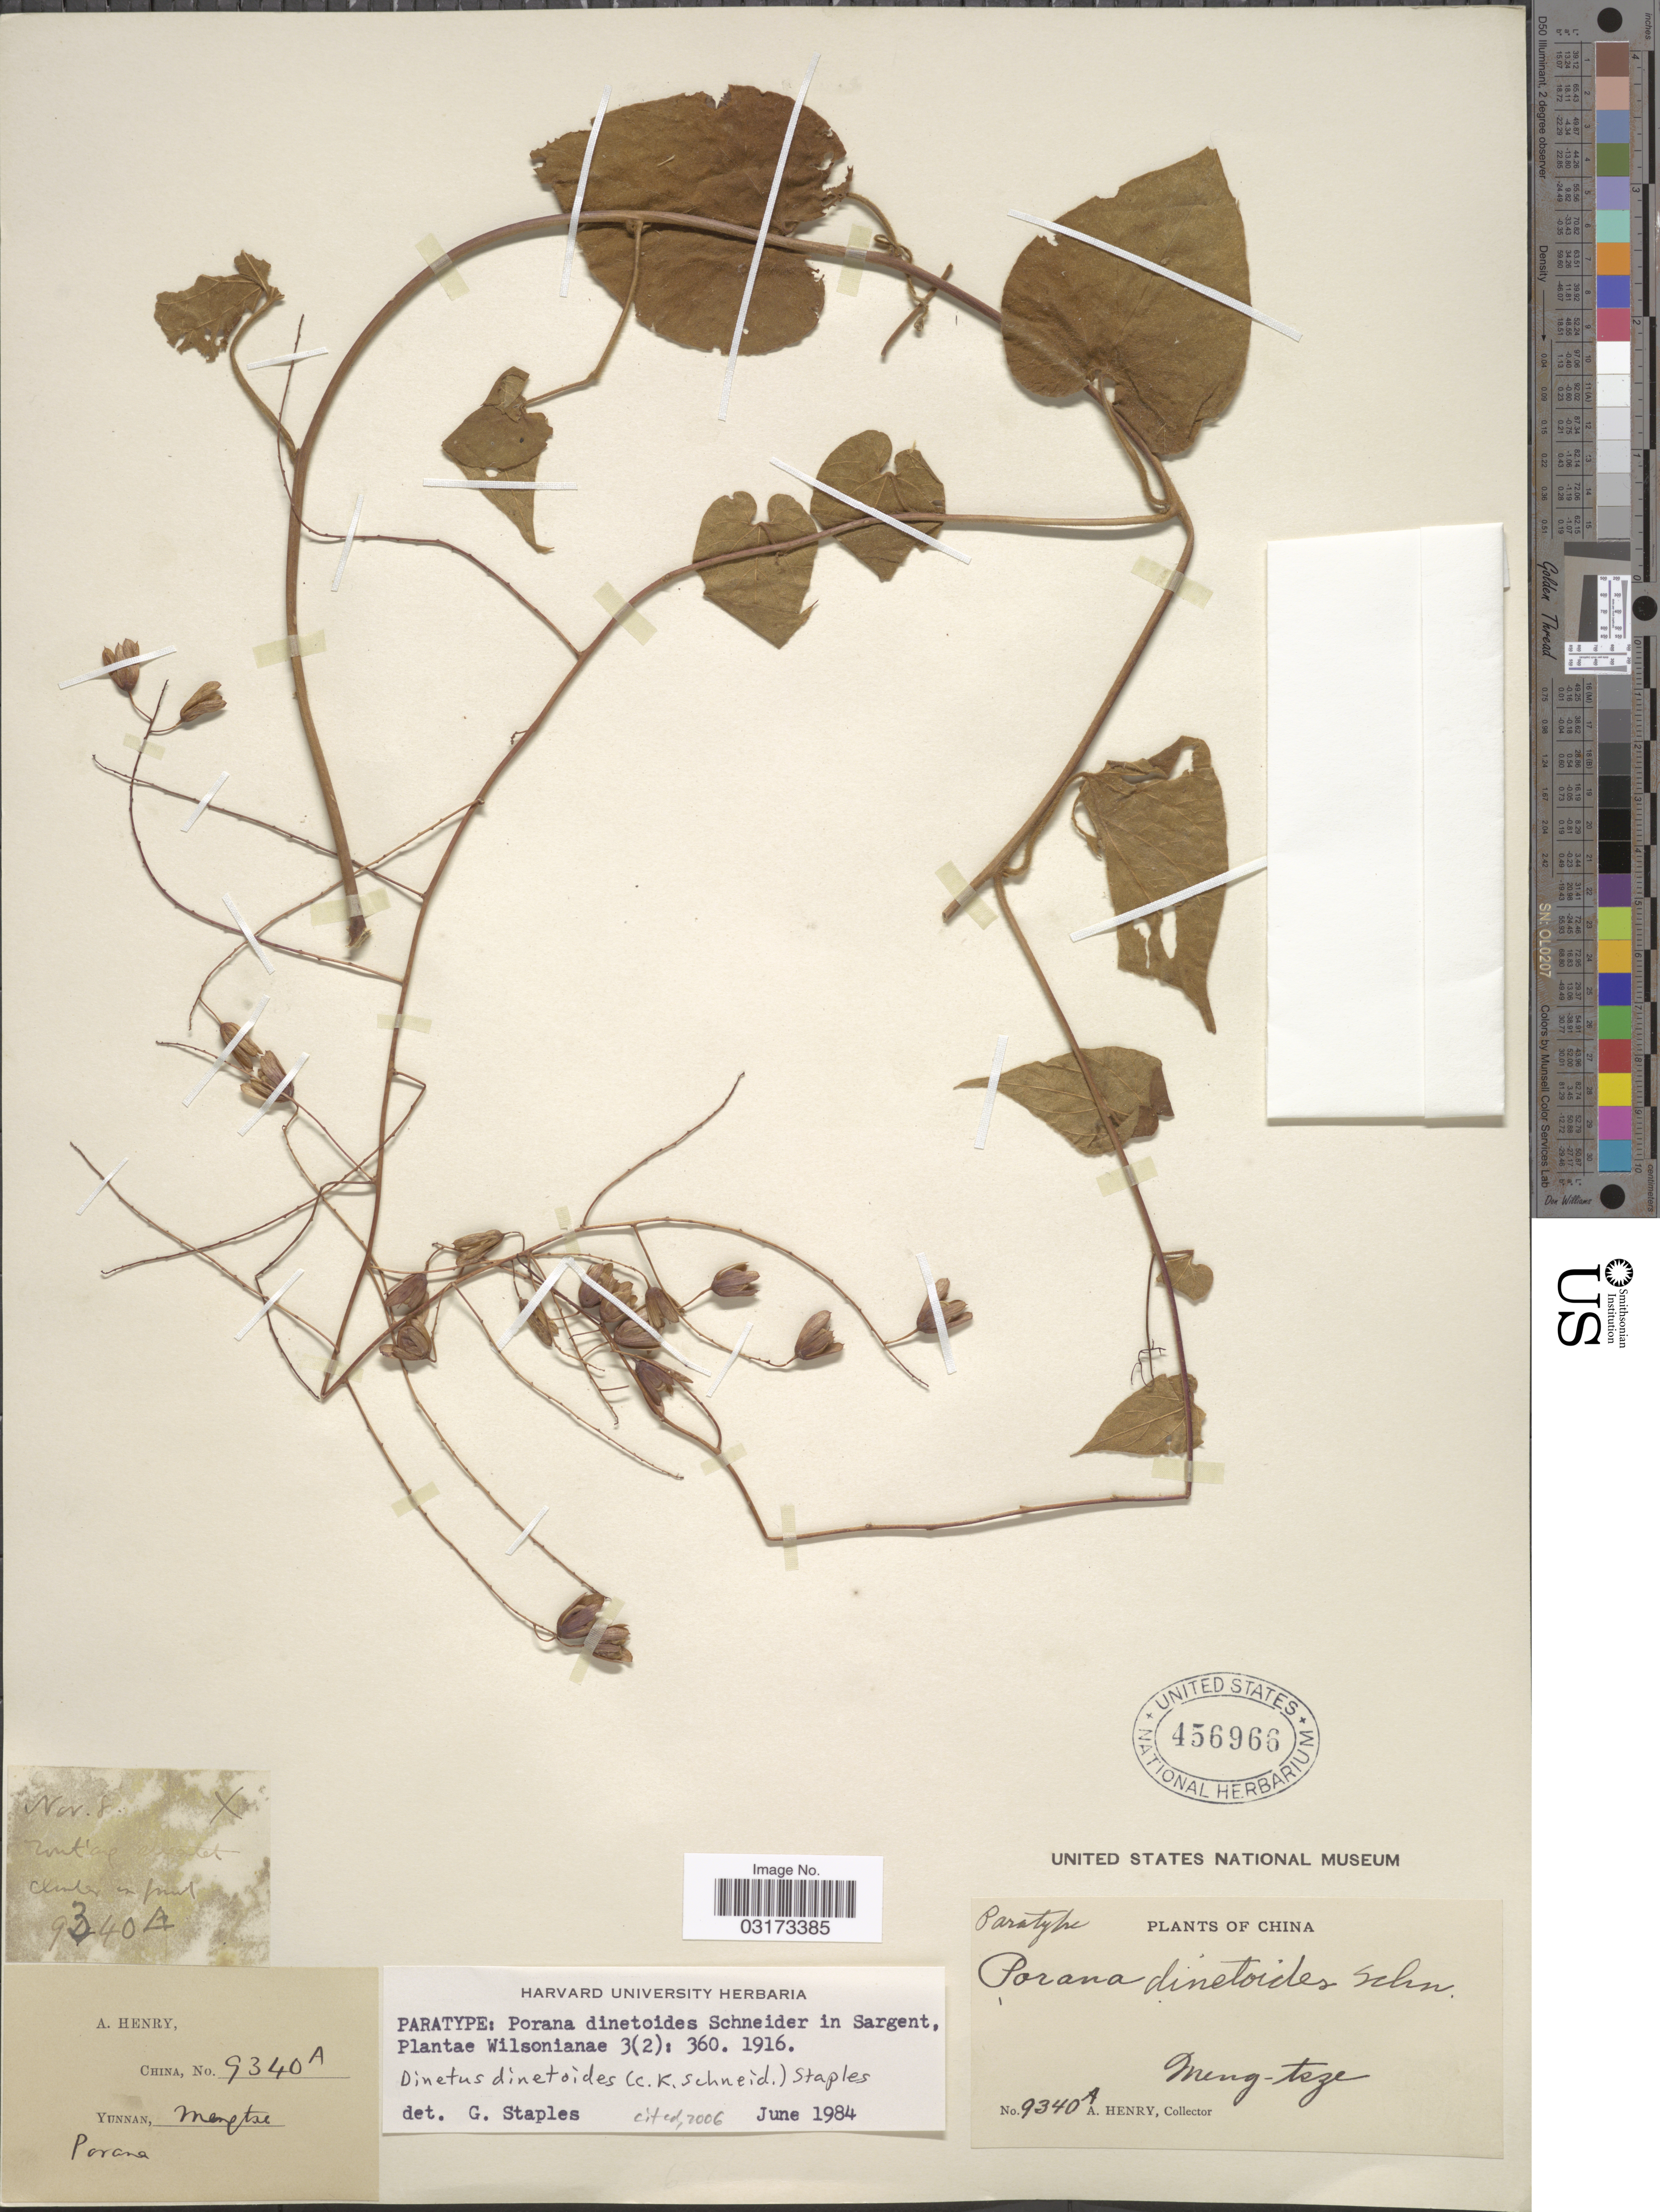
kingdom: Plantae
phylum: Tracheophyta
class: Magnoliopsida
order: Solanales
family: Convolvulaceae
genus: Dinetus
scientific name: Dinetus dinetoides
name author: (C.K. Schneid.) Staples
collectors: A. Henry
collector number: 9340 A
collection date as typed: Transcribed d/m/y: /11/8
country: China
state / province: Yunnan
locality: Meng-tsze.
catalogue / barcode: US 456966